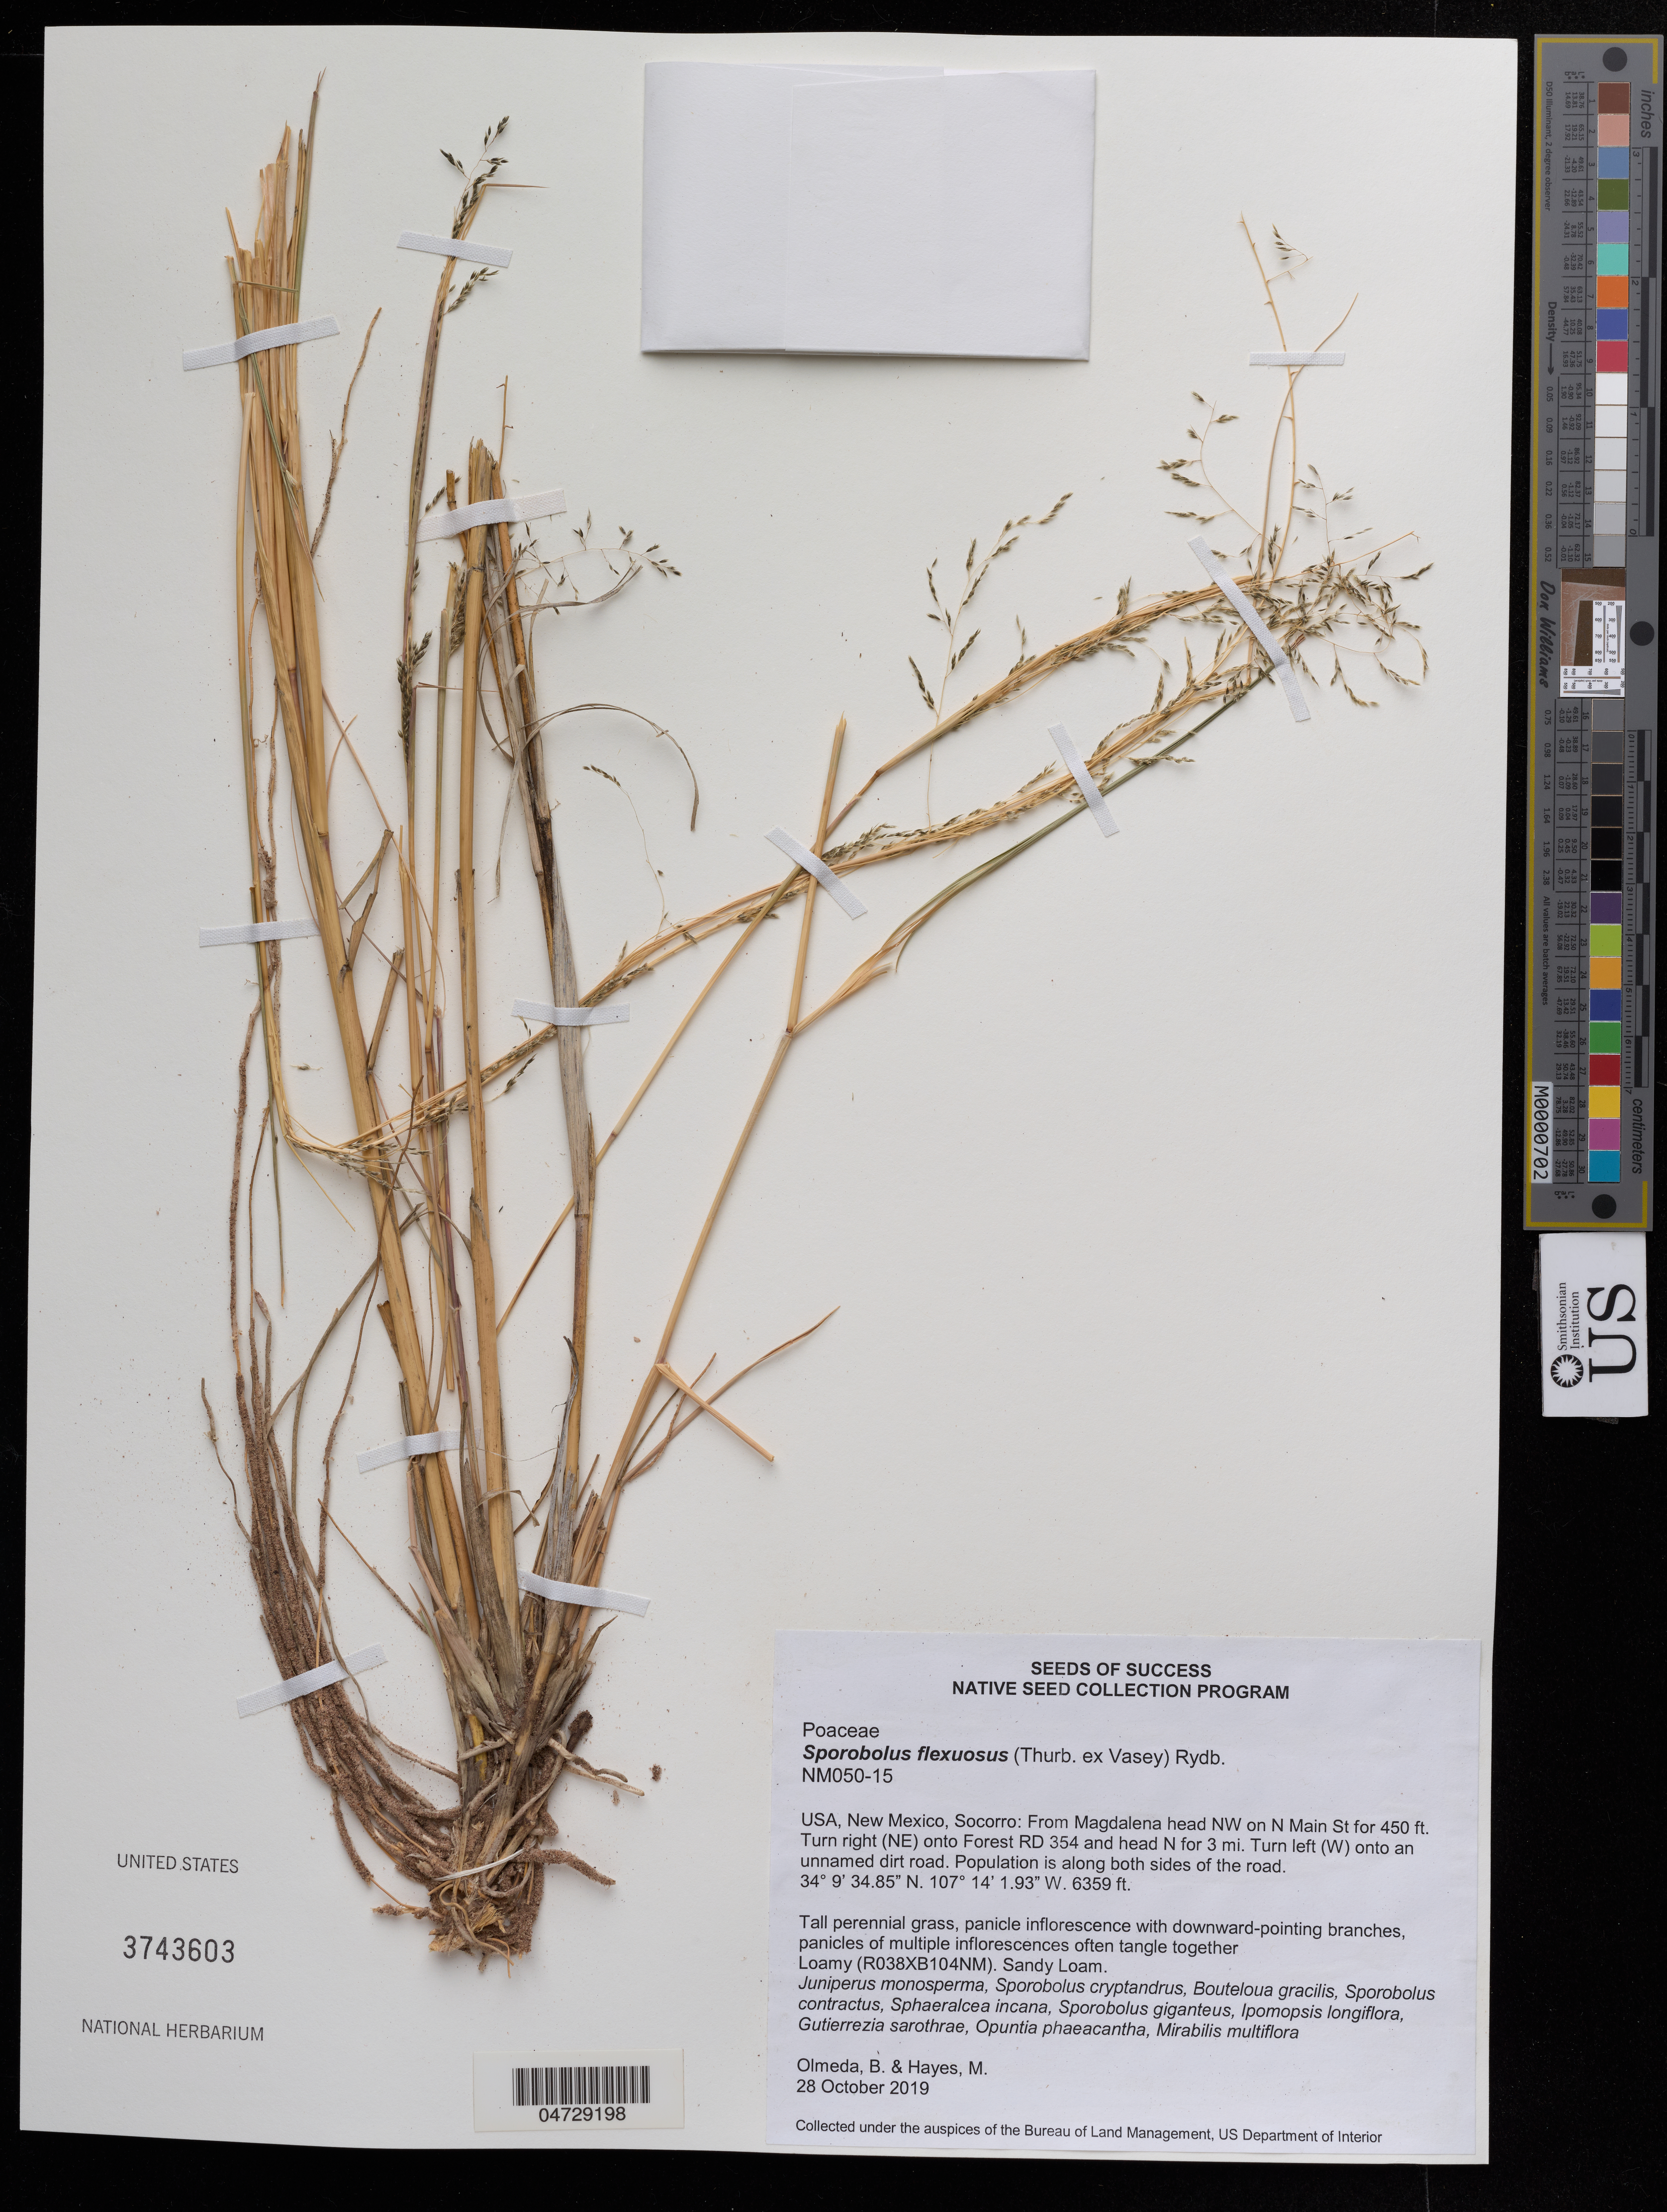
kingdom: Plantae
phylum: Tracheophyta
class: Liliopsida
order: Poales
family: Poaceae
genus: Sporobolus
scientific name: Sporobolus flexuosus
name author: (Thurb.) Rydb.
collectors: B. Olmeda & M. Hayes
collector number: NM050-15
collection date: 2019-10-28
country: United States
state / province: New Mexico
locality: Socorro: From Magdalena head NW on N Main St for 450 ft. Turn right (NE) onto Forest RD 354 and head N for 3 mi. Turn left (W) onto an unnamed dirt road.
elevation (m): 1938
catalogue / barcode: US 3743603